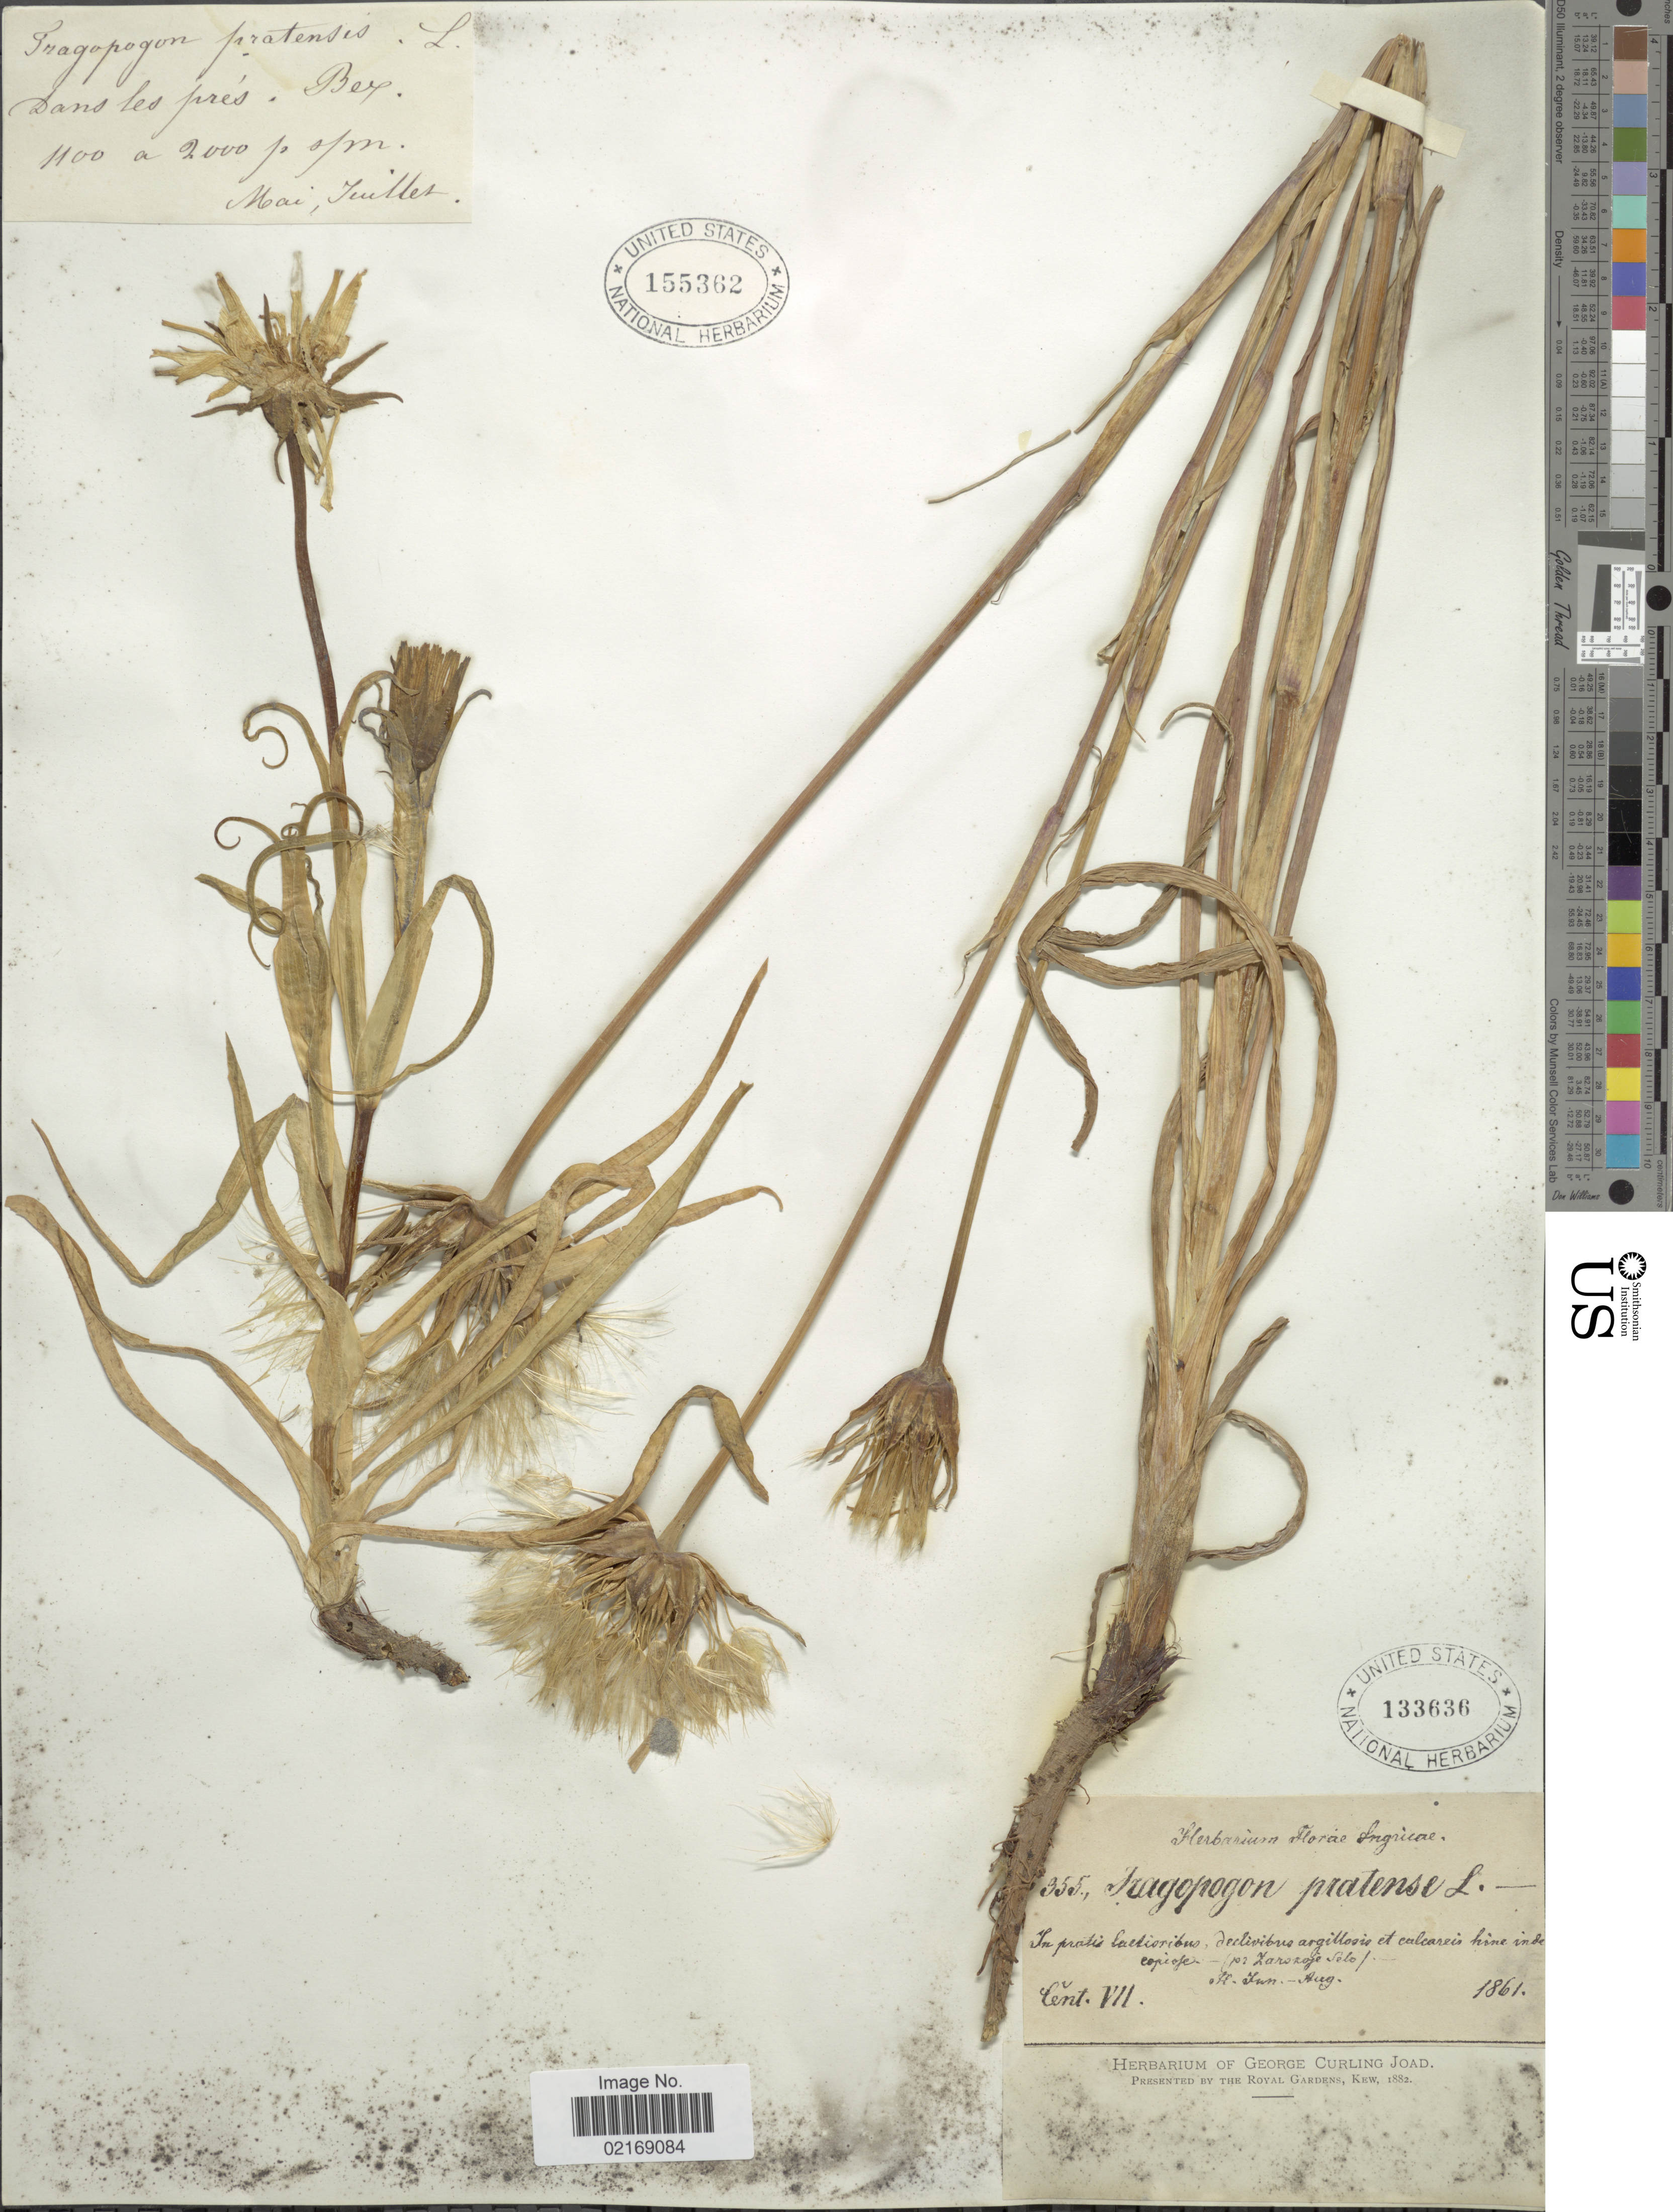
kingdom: Plantae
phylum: Tracheophyta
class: Magnoliopsida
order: Asterales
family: Asteraceae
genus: Tragopogon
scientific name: Tragopogon pratensis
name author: L.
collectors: Herbarium Florae Ingricae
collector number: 355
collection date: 1861-06/1861-08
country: Russian Federation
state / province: Leningrad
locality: (pr Zarskoje Selo)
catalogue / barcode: US 133636